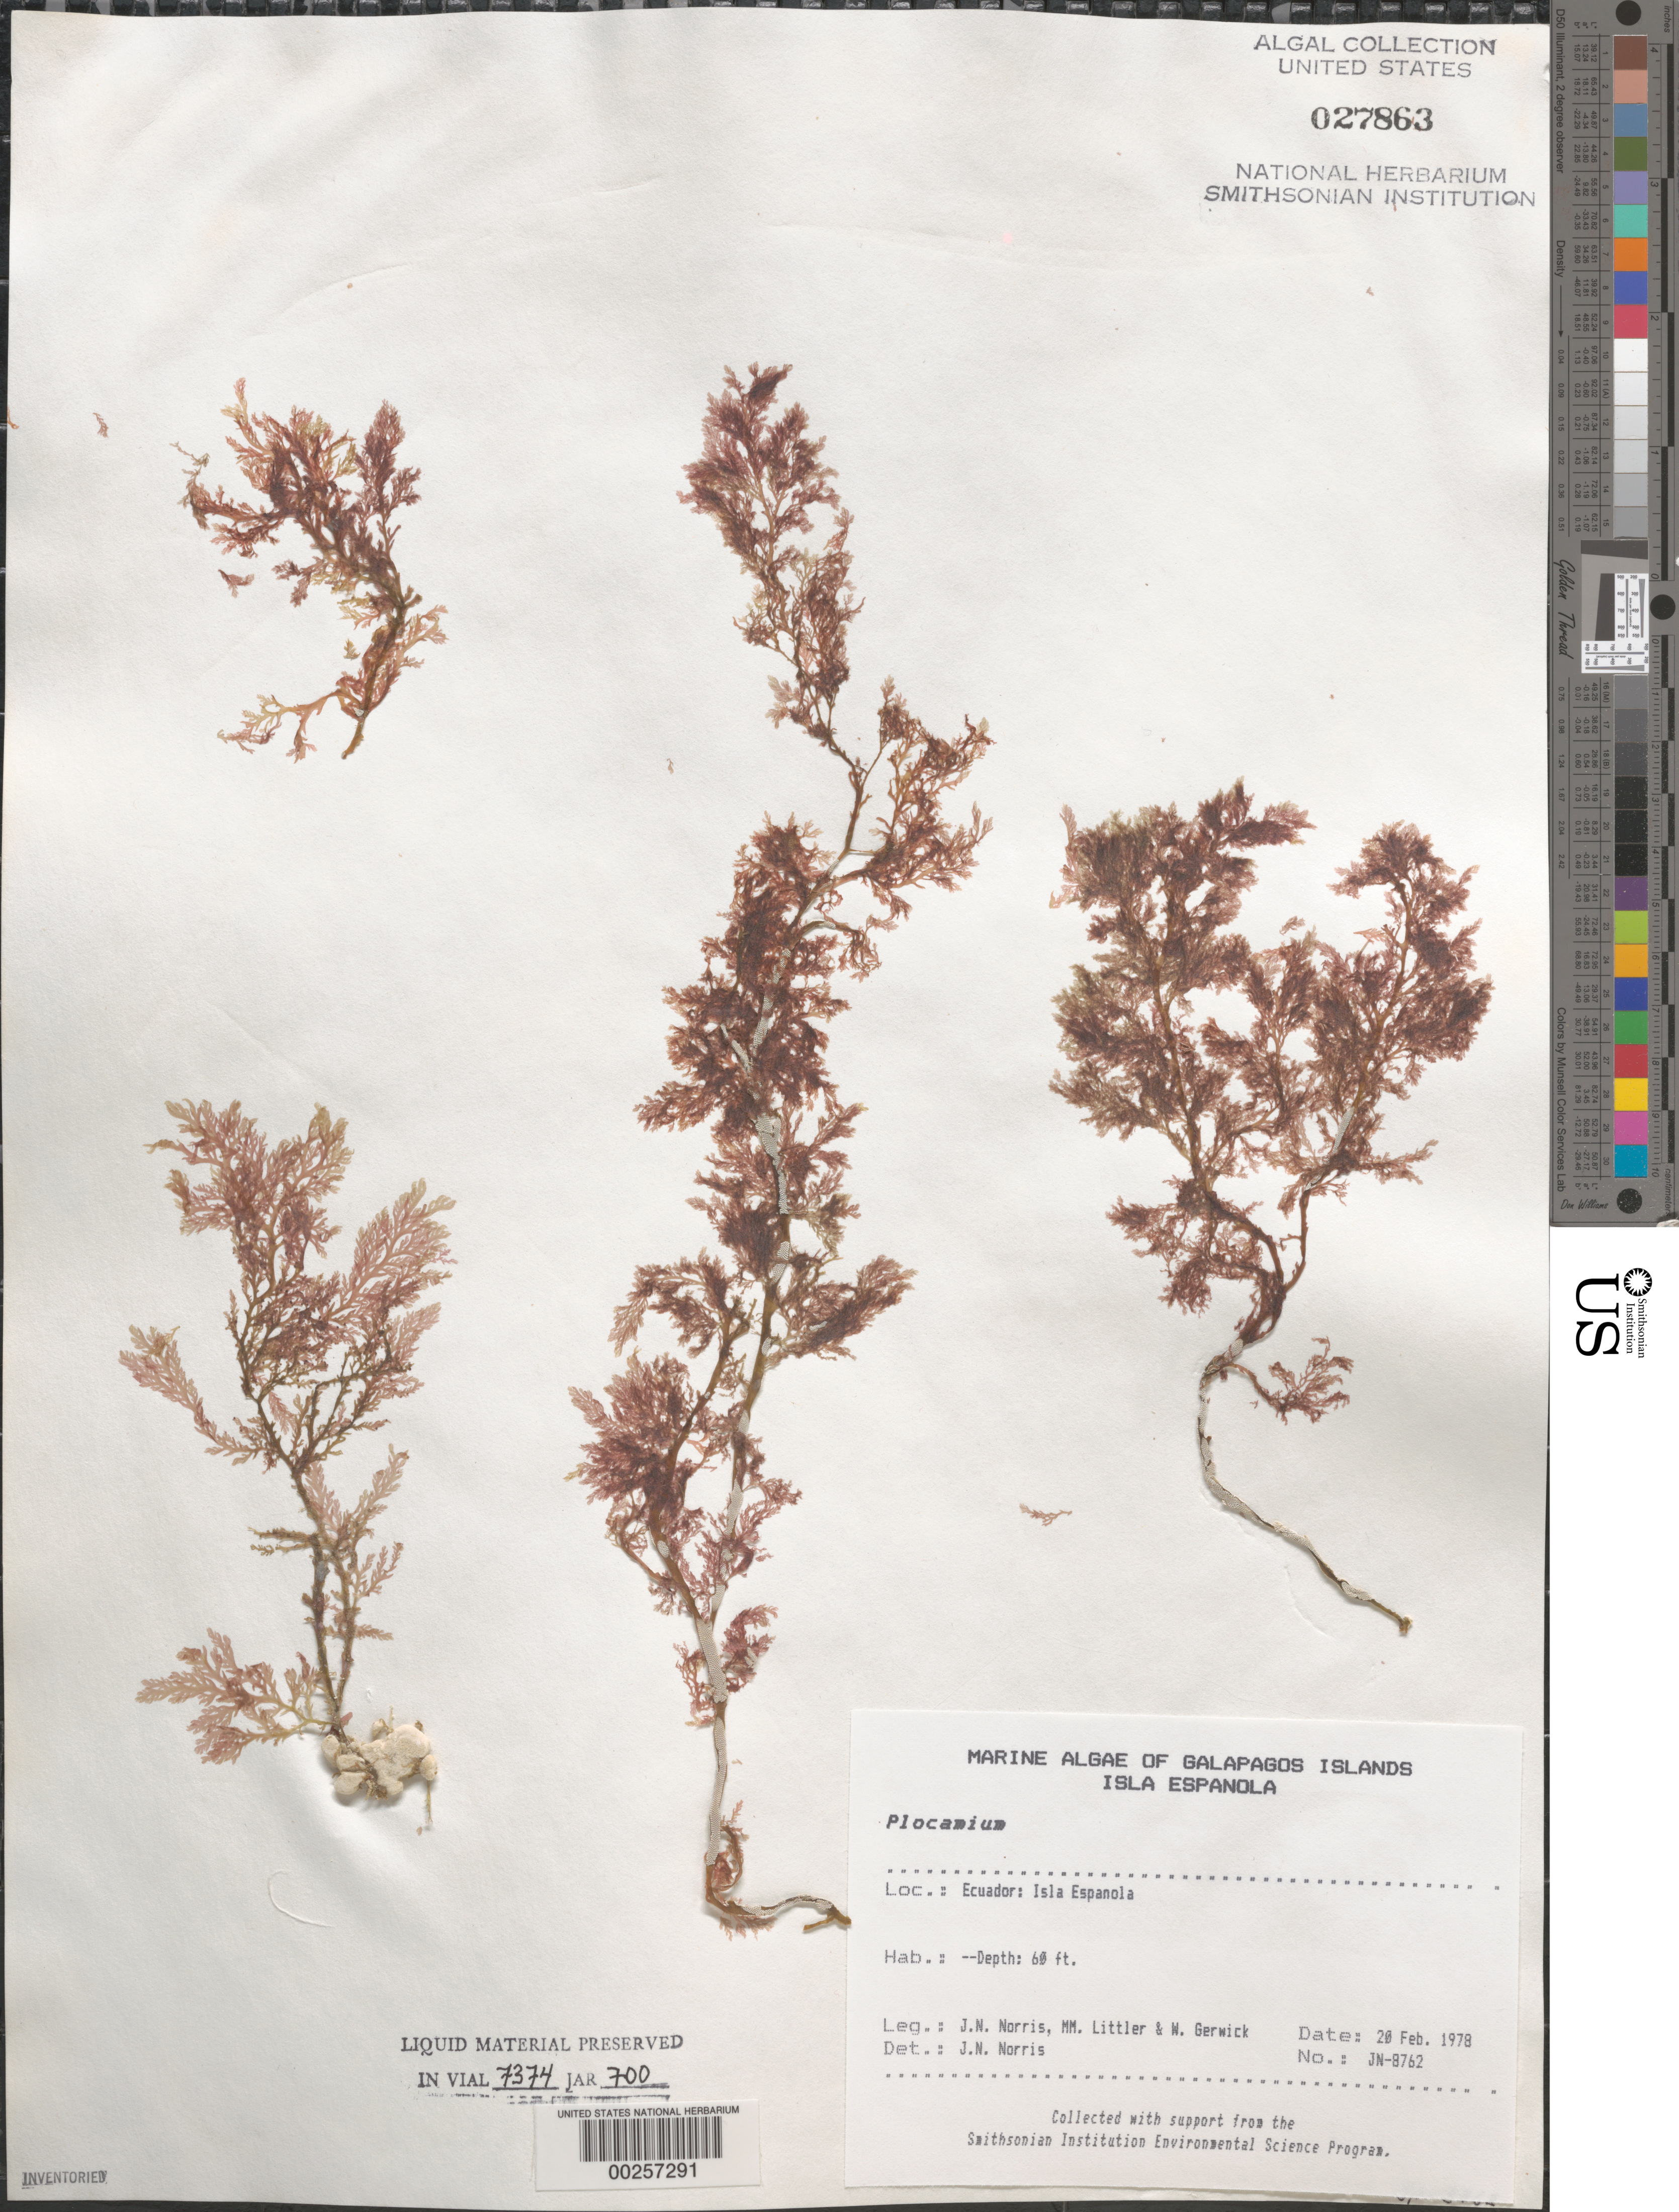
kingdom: Plantae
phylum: Rhodophyta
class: Florideophyceae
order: Plocamiales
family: Plocamiaceae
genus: Plocamium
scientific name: Plocamium sp.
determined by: Norris, James N.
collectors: J. N. Norris, M. M. Littler & W. Gerwick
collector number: JN-8762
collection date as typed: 20 Feb 1978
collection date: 1978-02-20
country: Ecuador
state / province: Colón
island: Española [Hood]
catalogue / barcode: US 27863